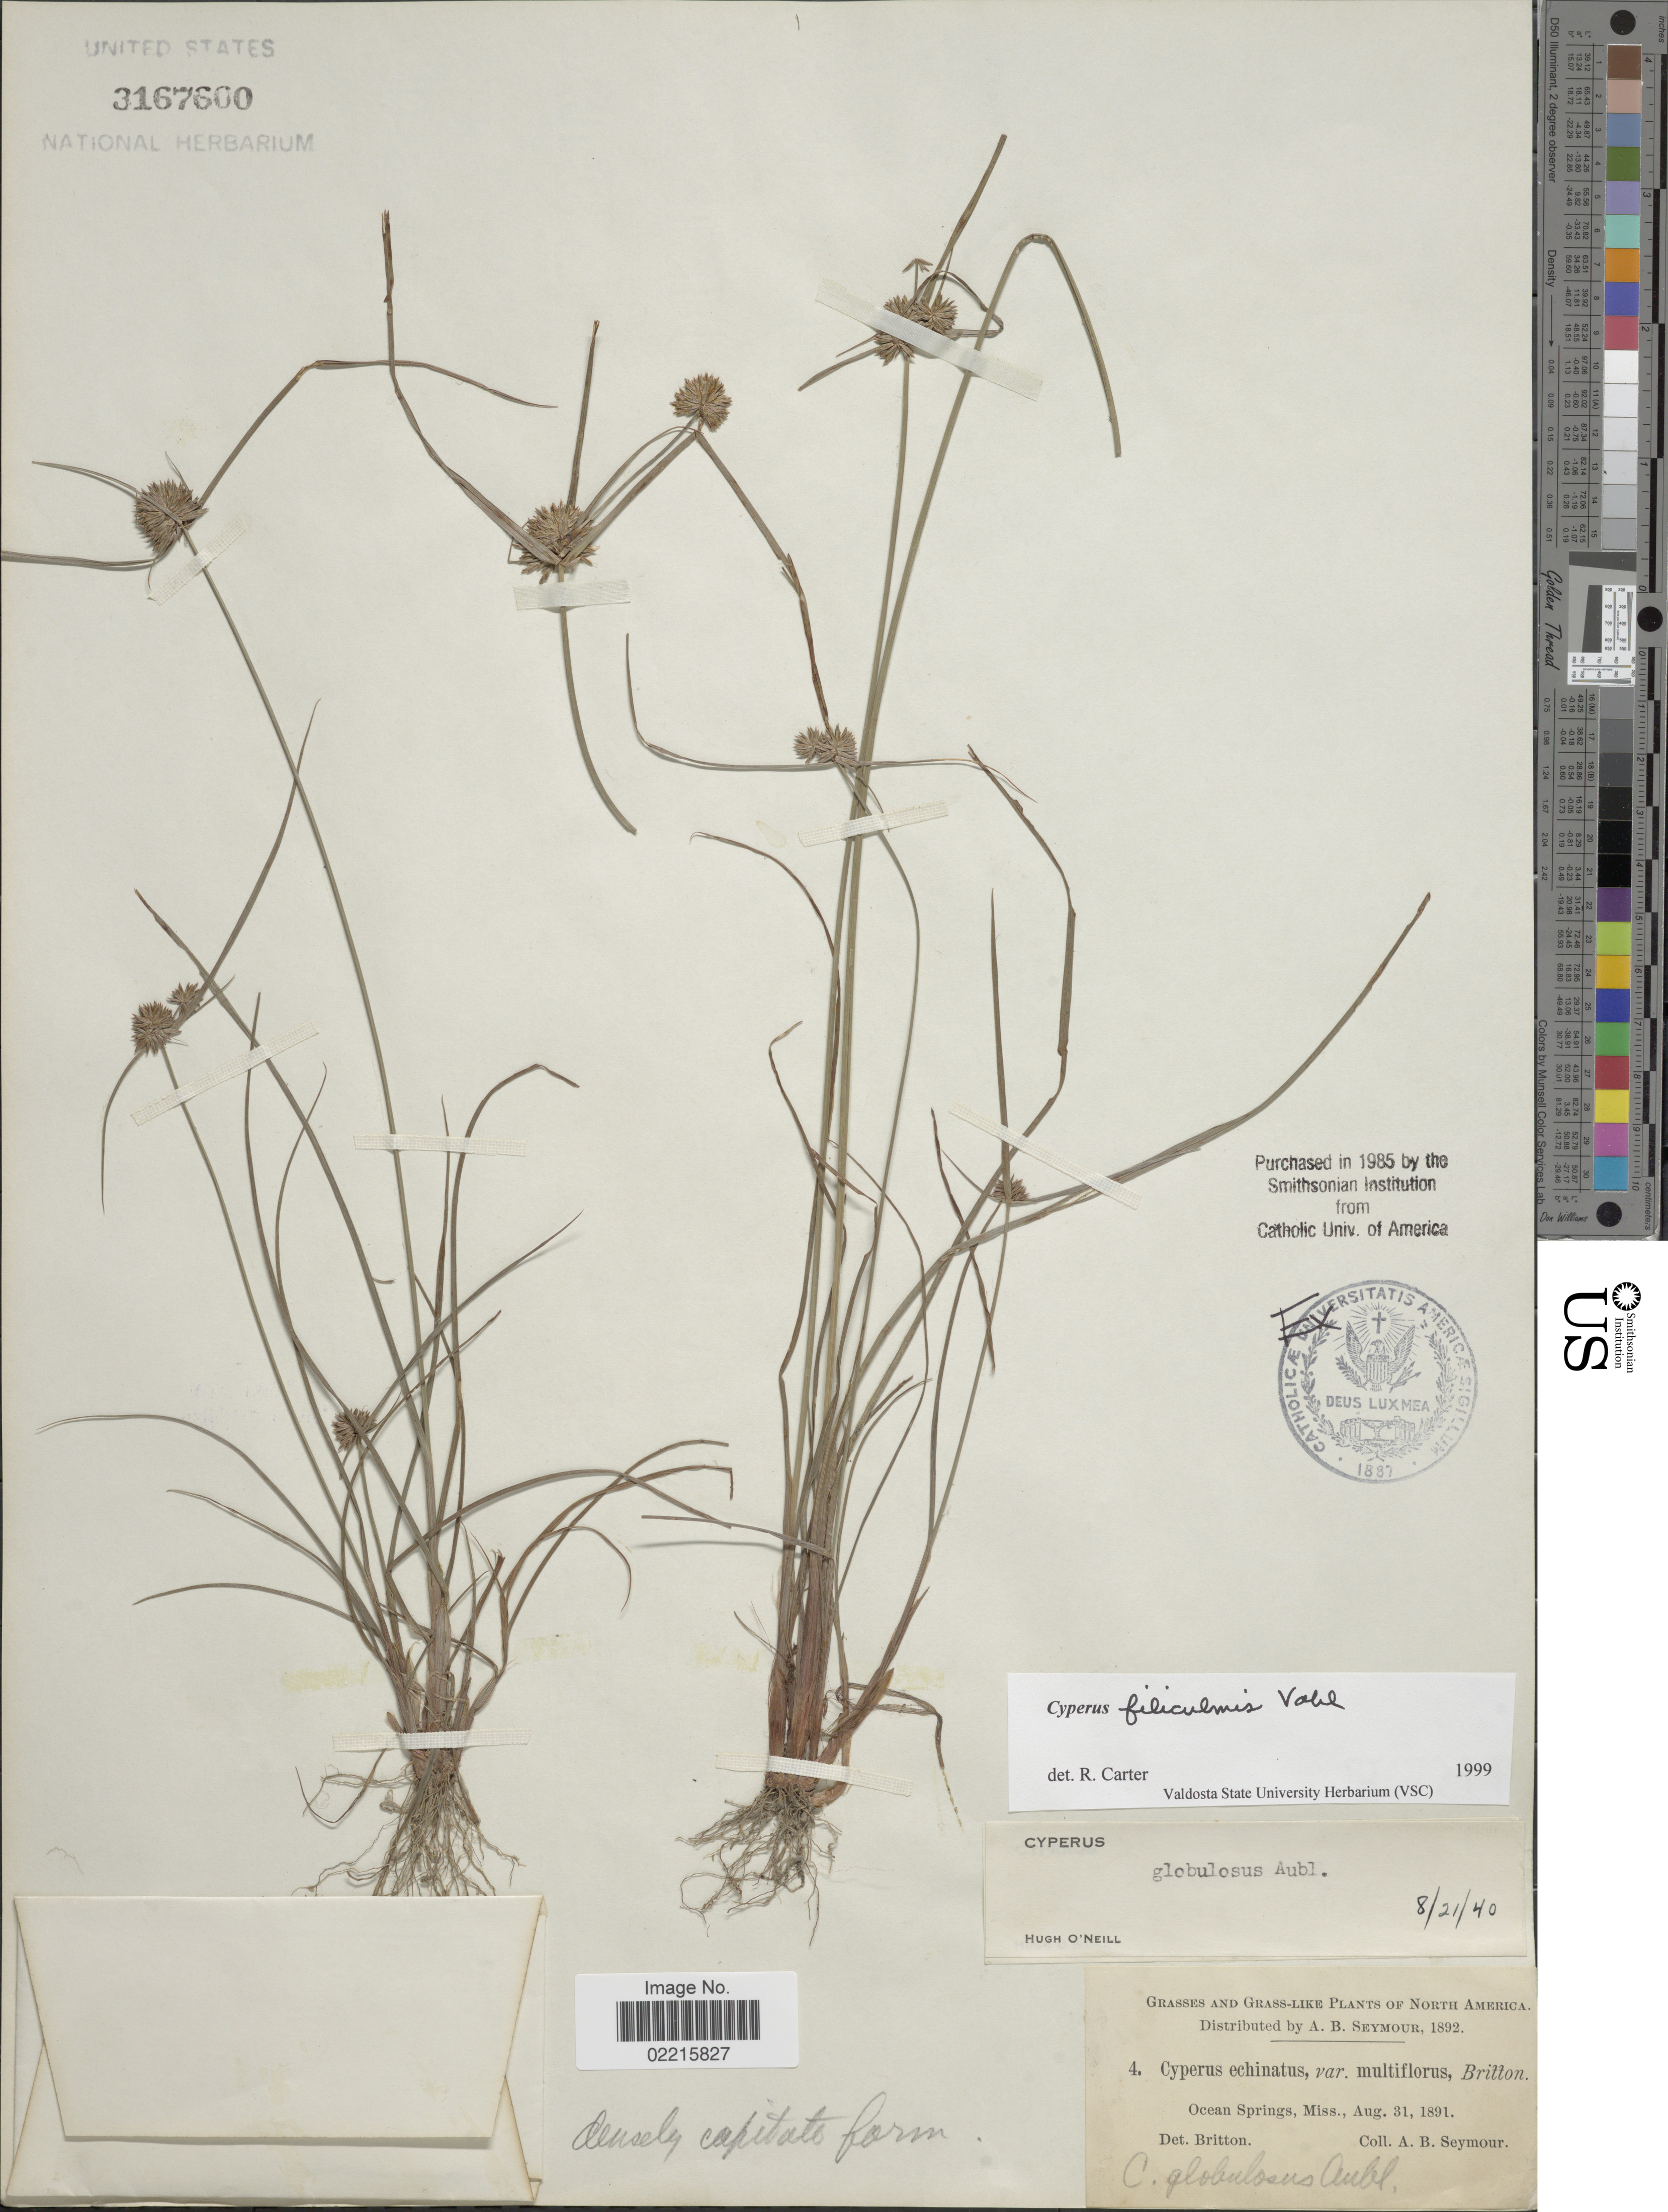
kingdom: Plantae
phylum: Tracheophyta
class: Liliopsida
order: Poales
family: Cyperaceae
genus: Cyperus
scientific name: Cyperus filiculmis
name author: Vahl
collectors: A. Seymour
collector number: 4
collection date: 1891-08-31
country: United States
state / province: Mississippi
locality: Ocean Springs, Miss.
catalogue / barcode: US 3167600